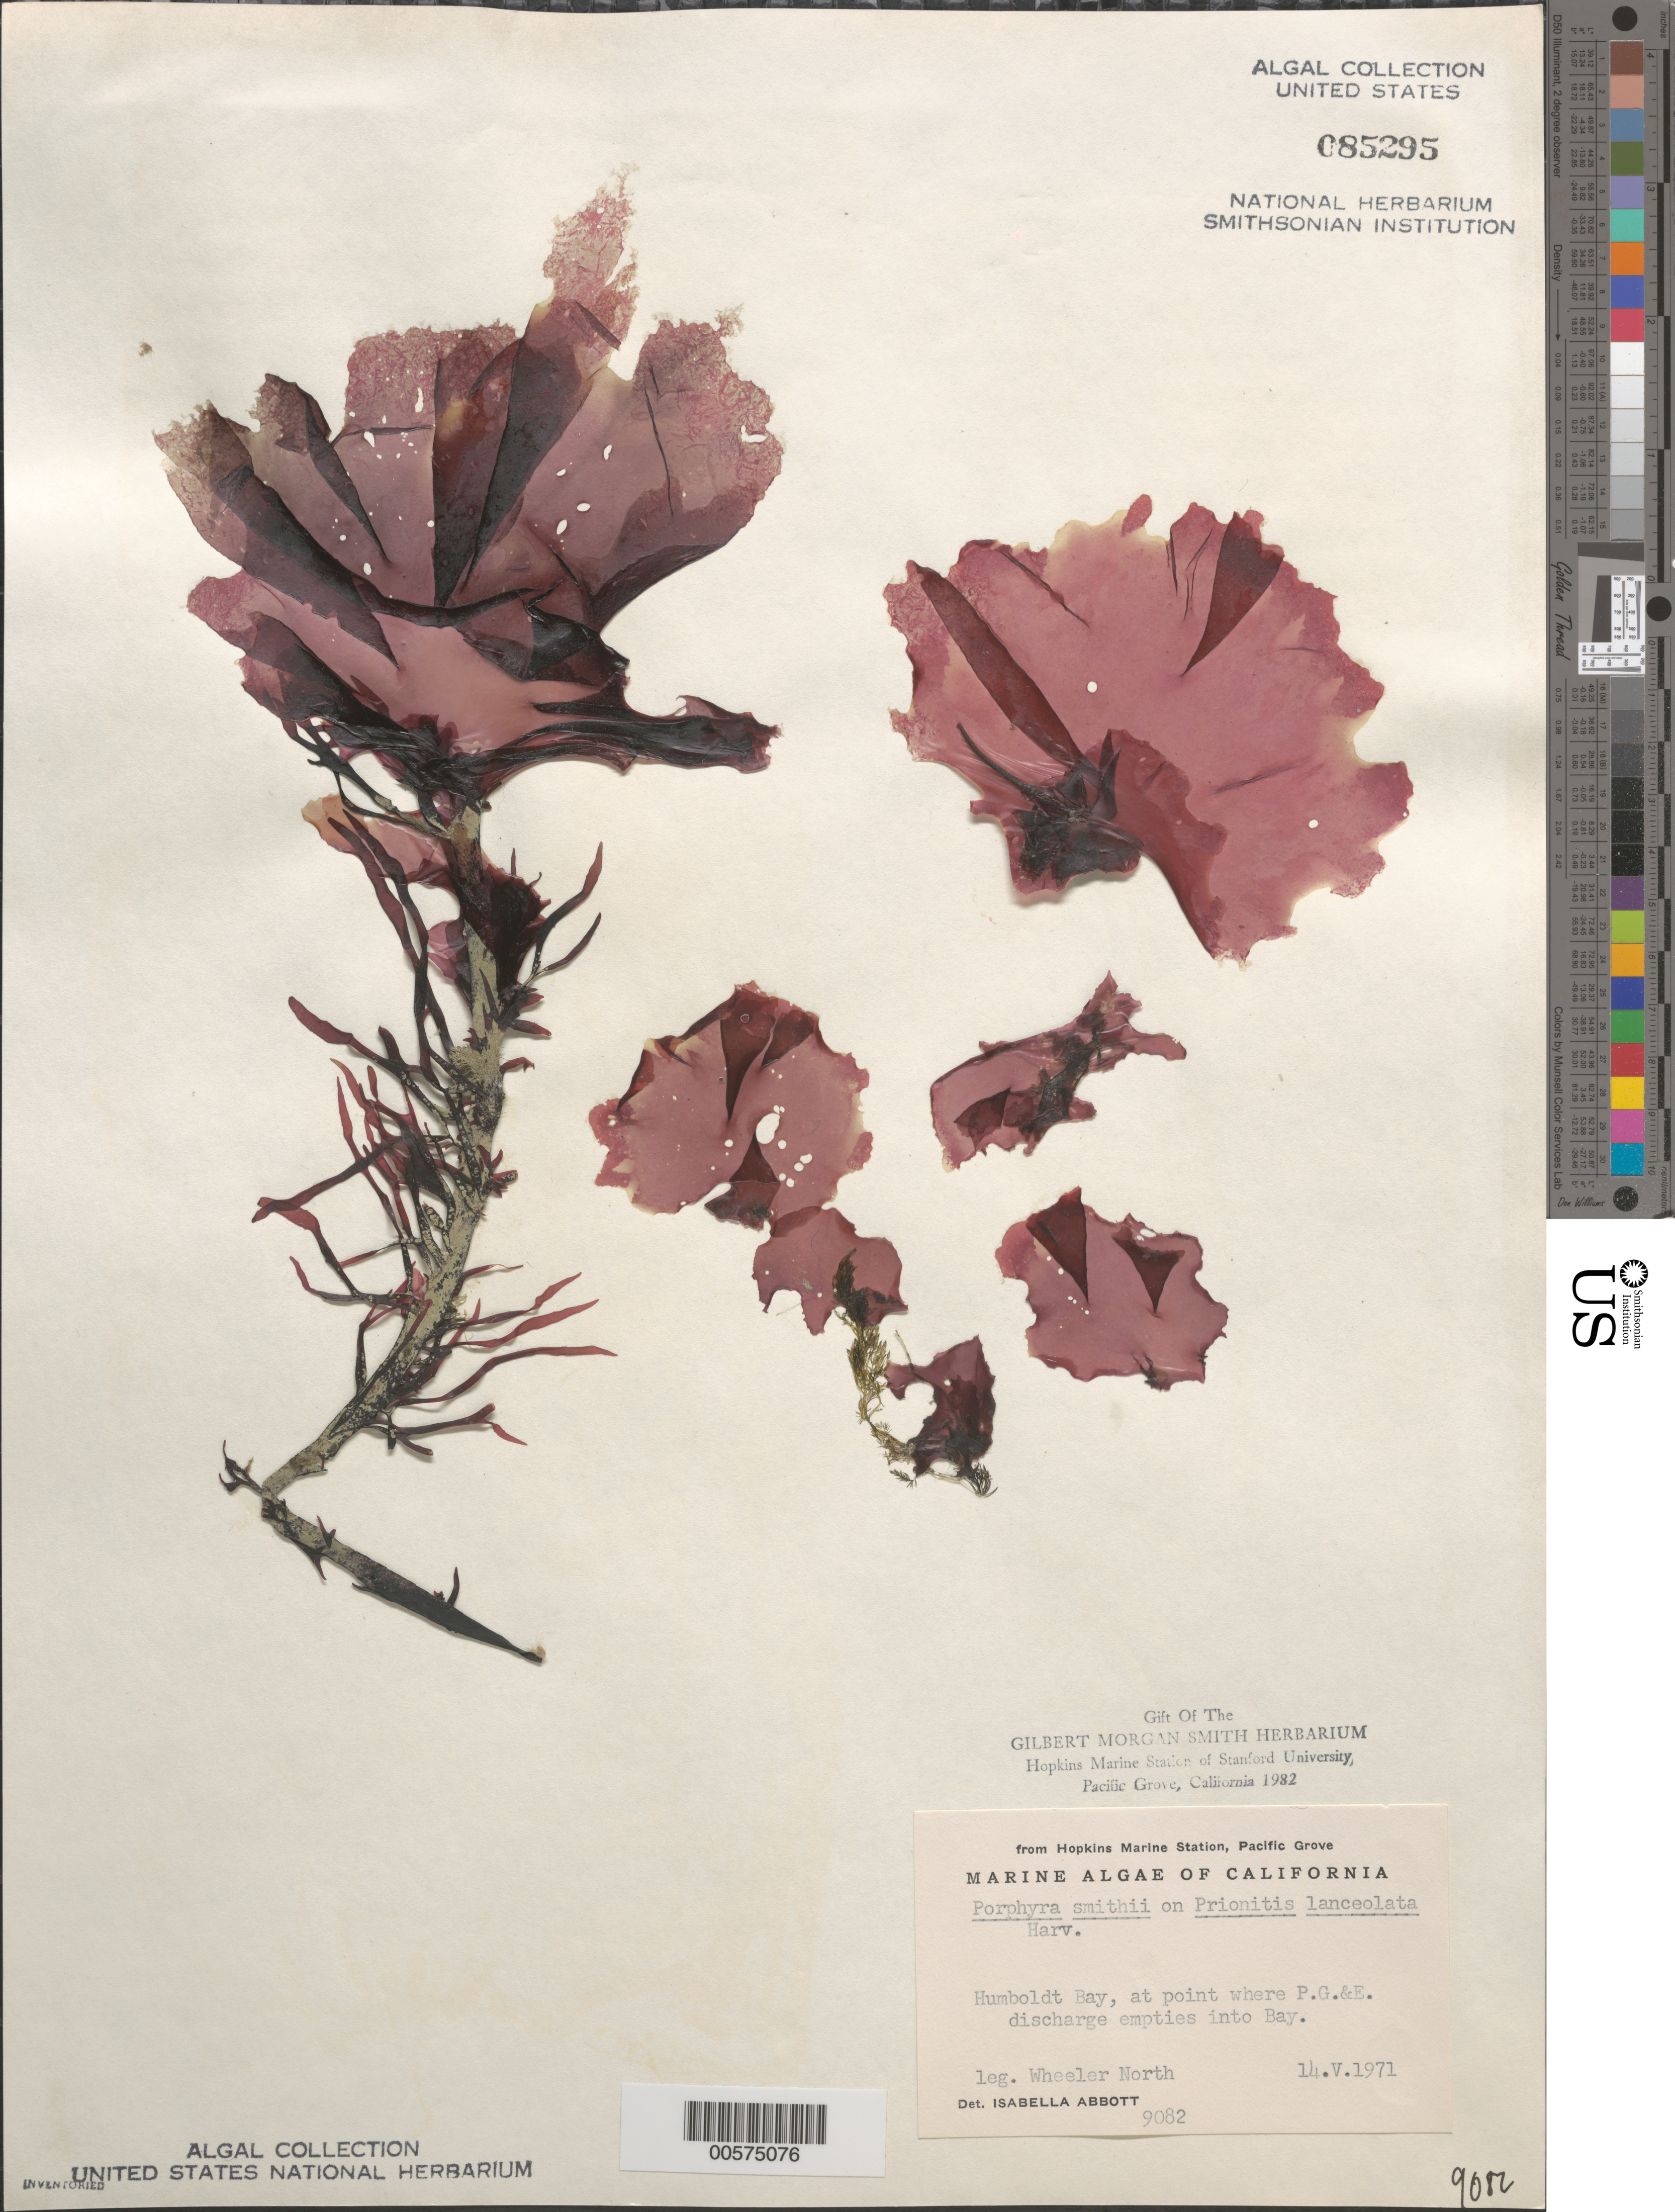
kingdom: Plantae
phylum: Rhodophyta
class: Bangiophyceae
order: Bangiales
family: Bangiaceae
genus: Pyropia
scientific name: Pyropia smithii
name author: (Hollenb. & I.A. Abbott) S.C. Lindstrom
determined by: Algae name updating Project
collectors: W. North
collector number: IAA 9082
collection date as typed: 14 May 1971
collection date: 1971-05-14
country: United States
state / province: California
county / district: Humboldt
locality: Humboldt Bay at PG & E discharge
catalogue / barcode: US 85295